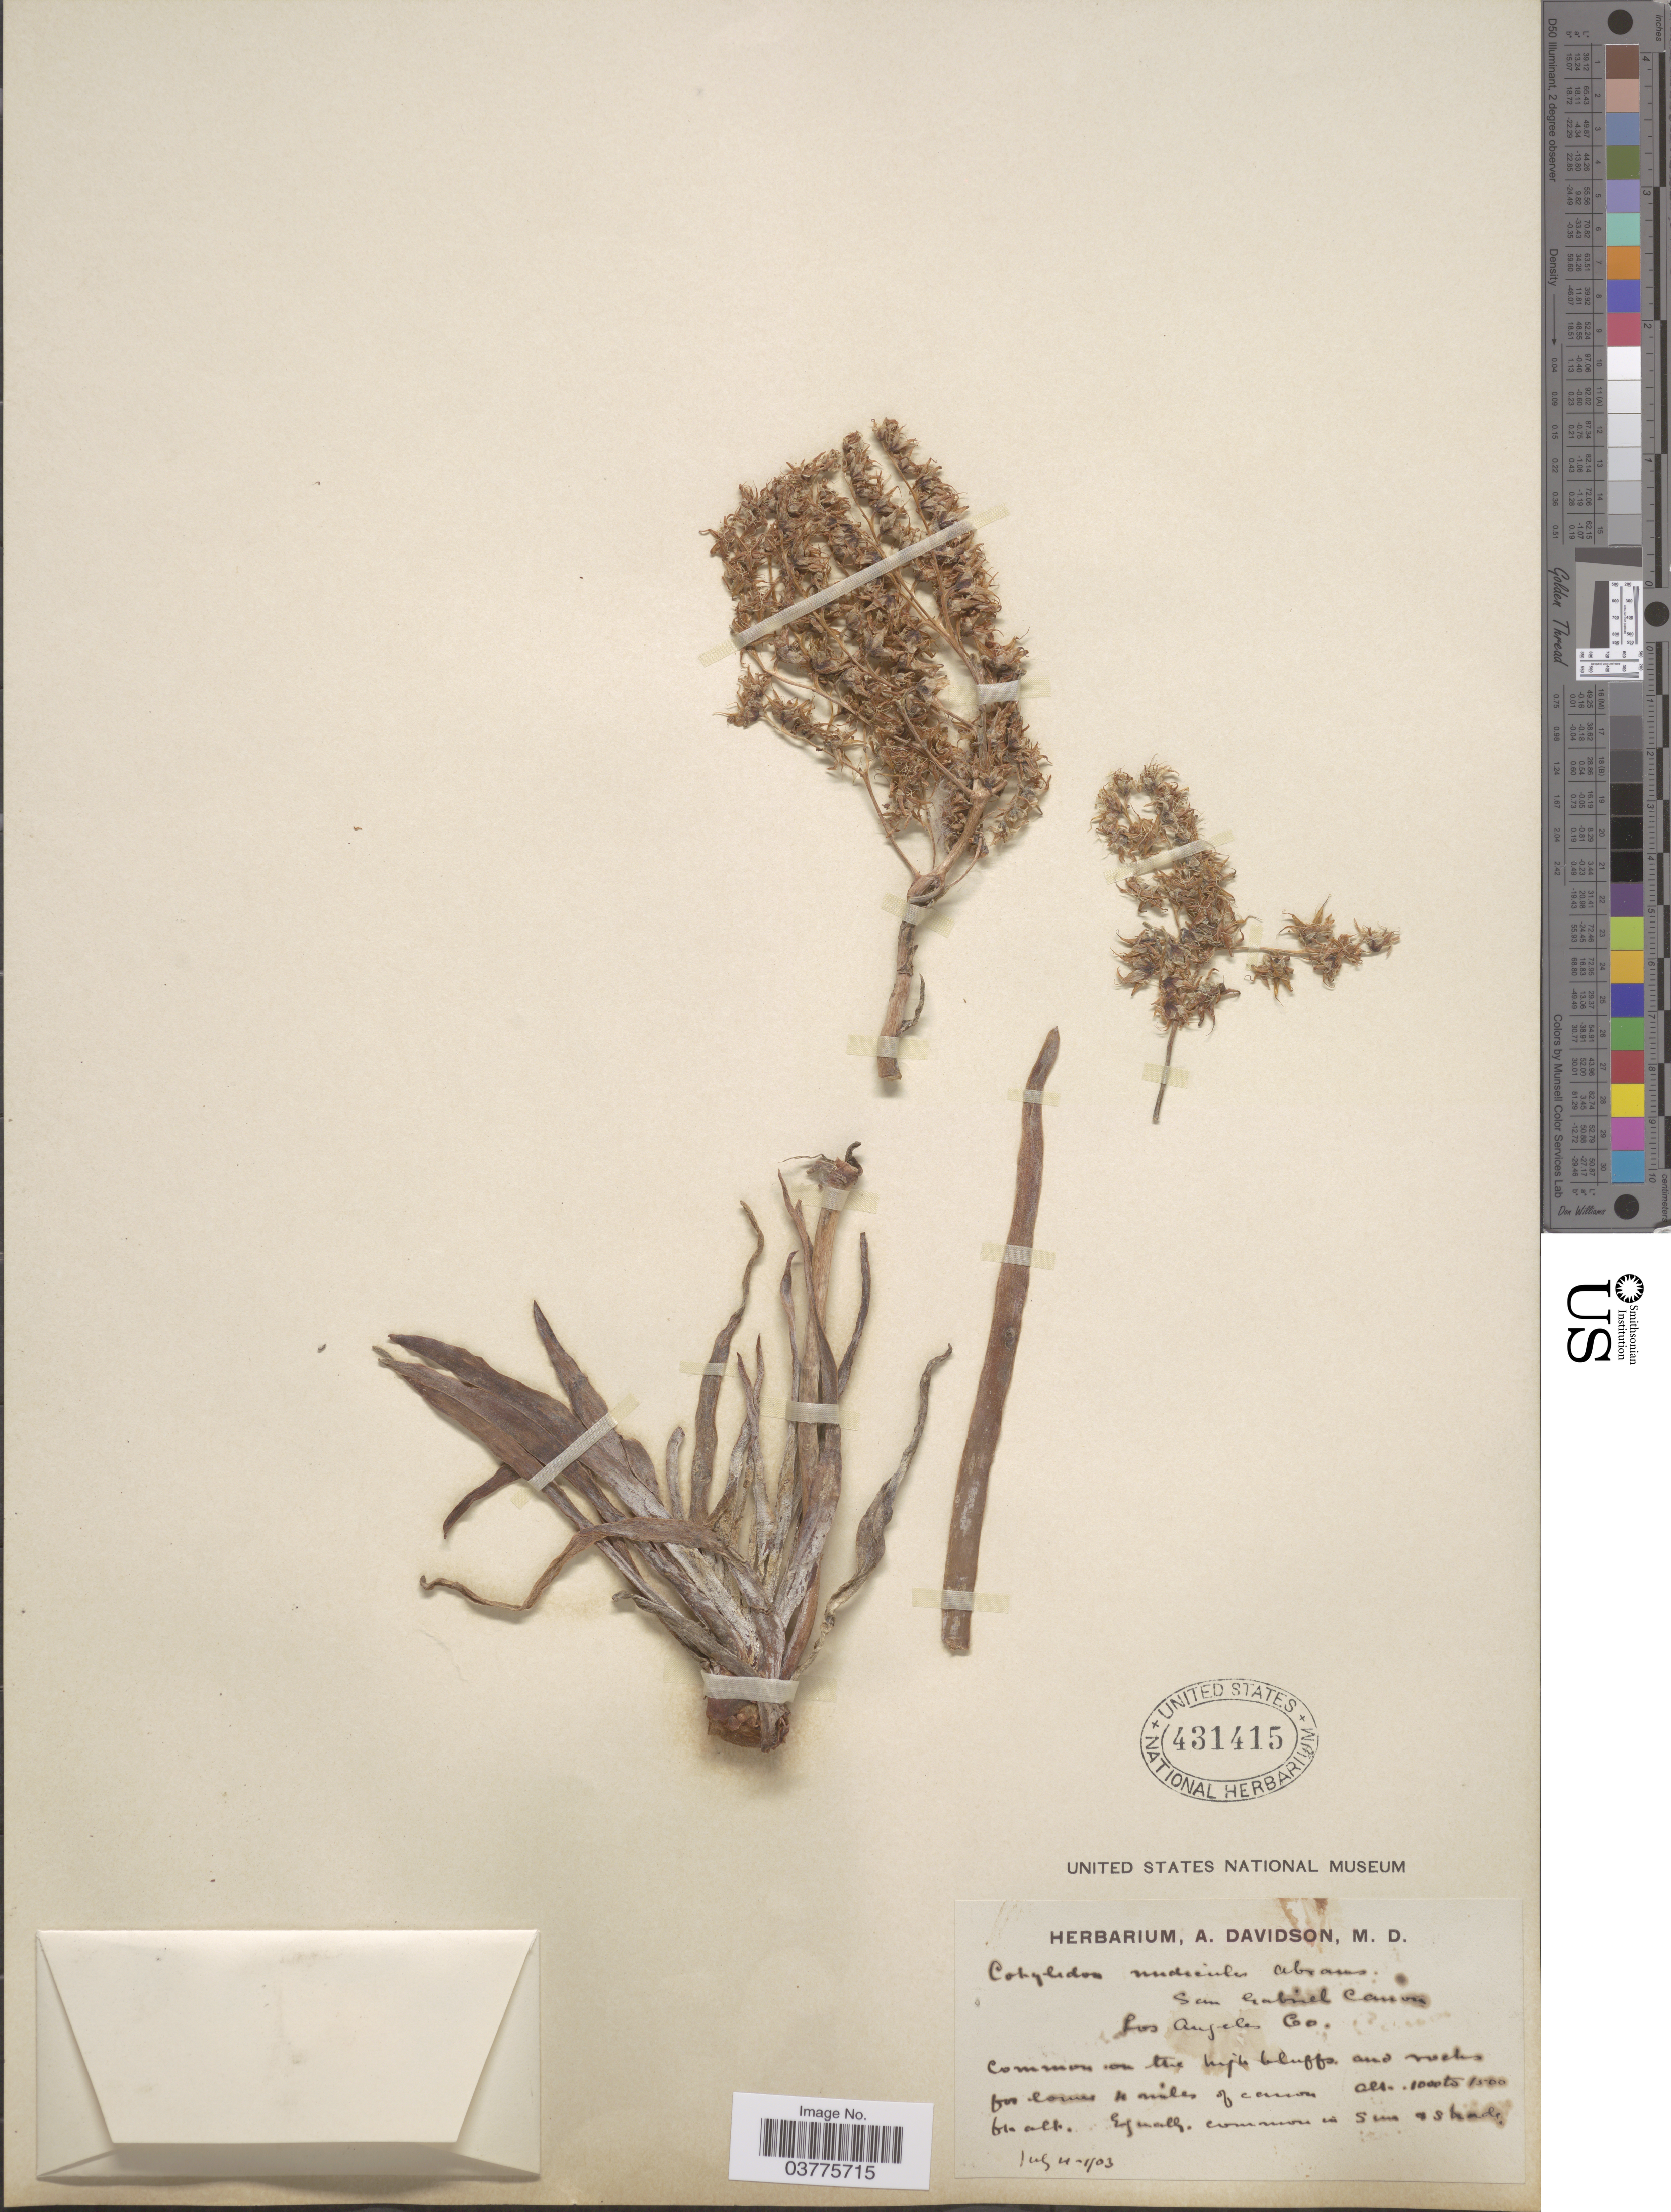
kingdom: Plantae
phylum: Tracheophyta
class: Magnoliopsida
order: Saxifragales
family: Crassulaceae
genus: Dudleya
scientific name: Dudleya densiflora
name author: (Rose) Moran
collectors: ex herb. A. Davidson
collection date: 1903-07-04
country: United States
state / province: California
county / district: Los Angeles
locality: San Gabriel Canon. Los Angeles Co. Common on the high bluffs and rocks for lomes 4 miles of canon.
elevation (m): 305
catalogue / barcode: US 431415